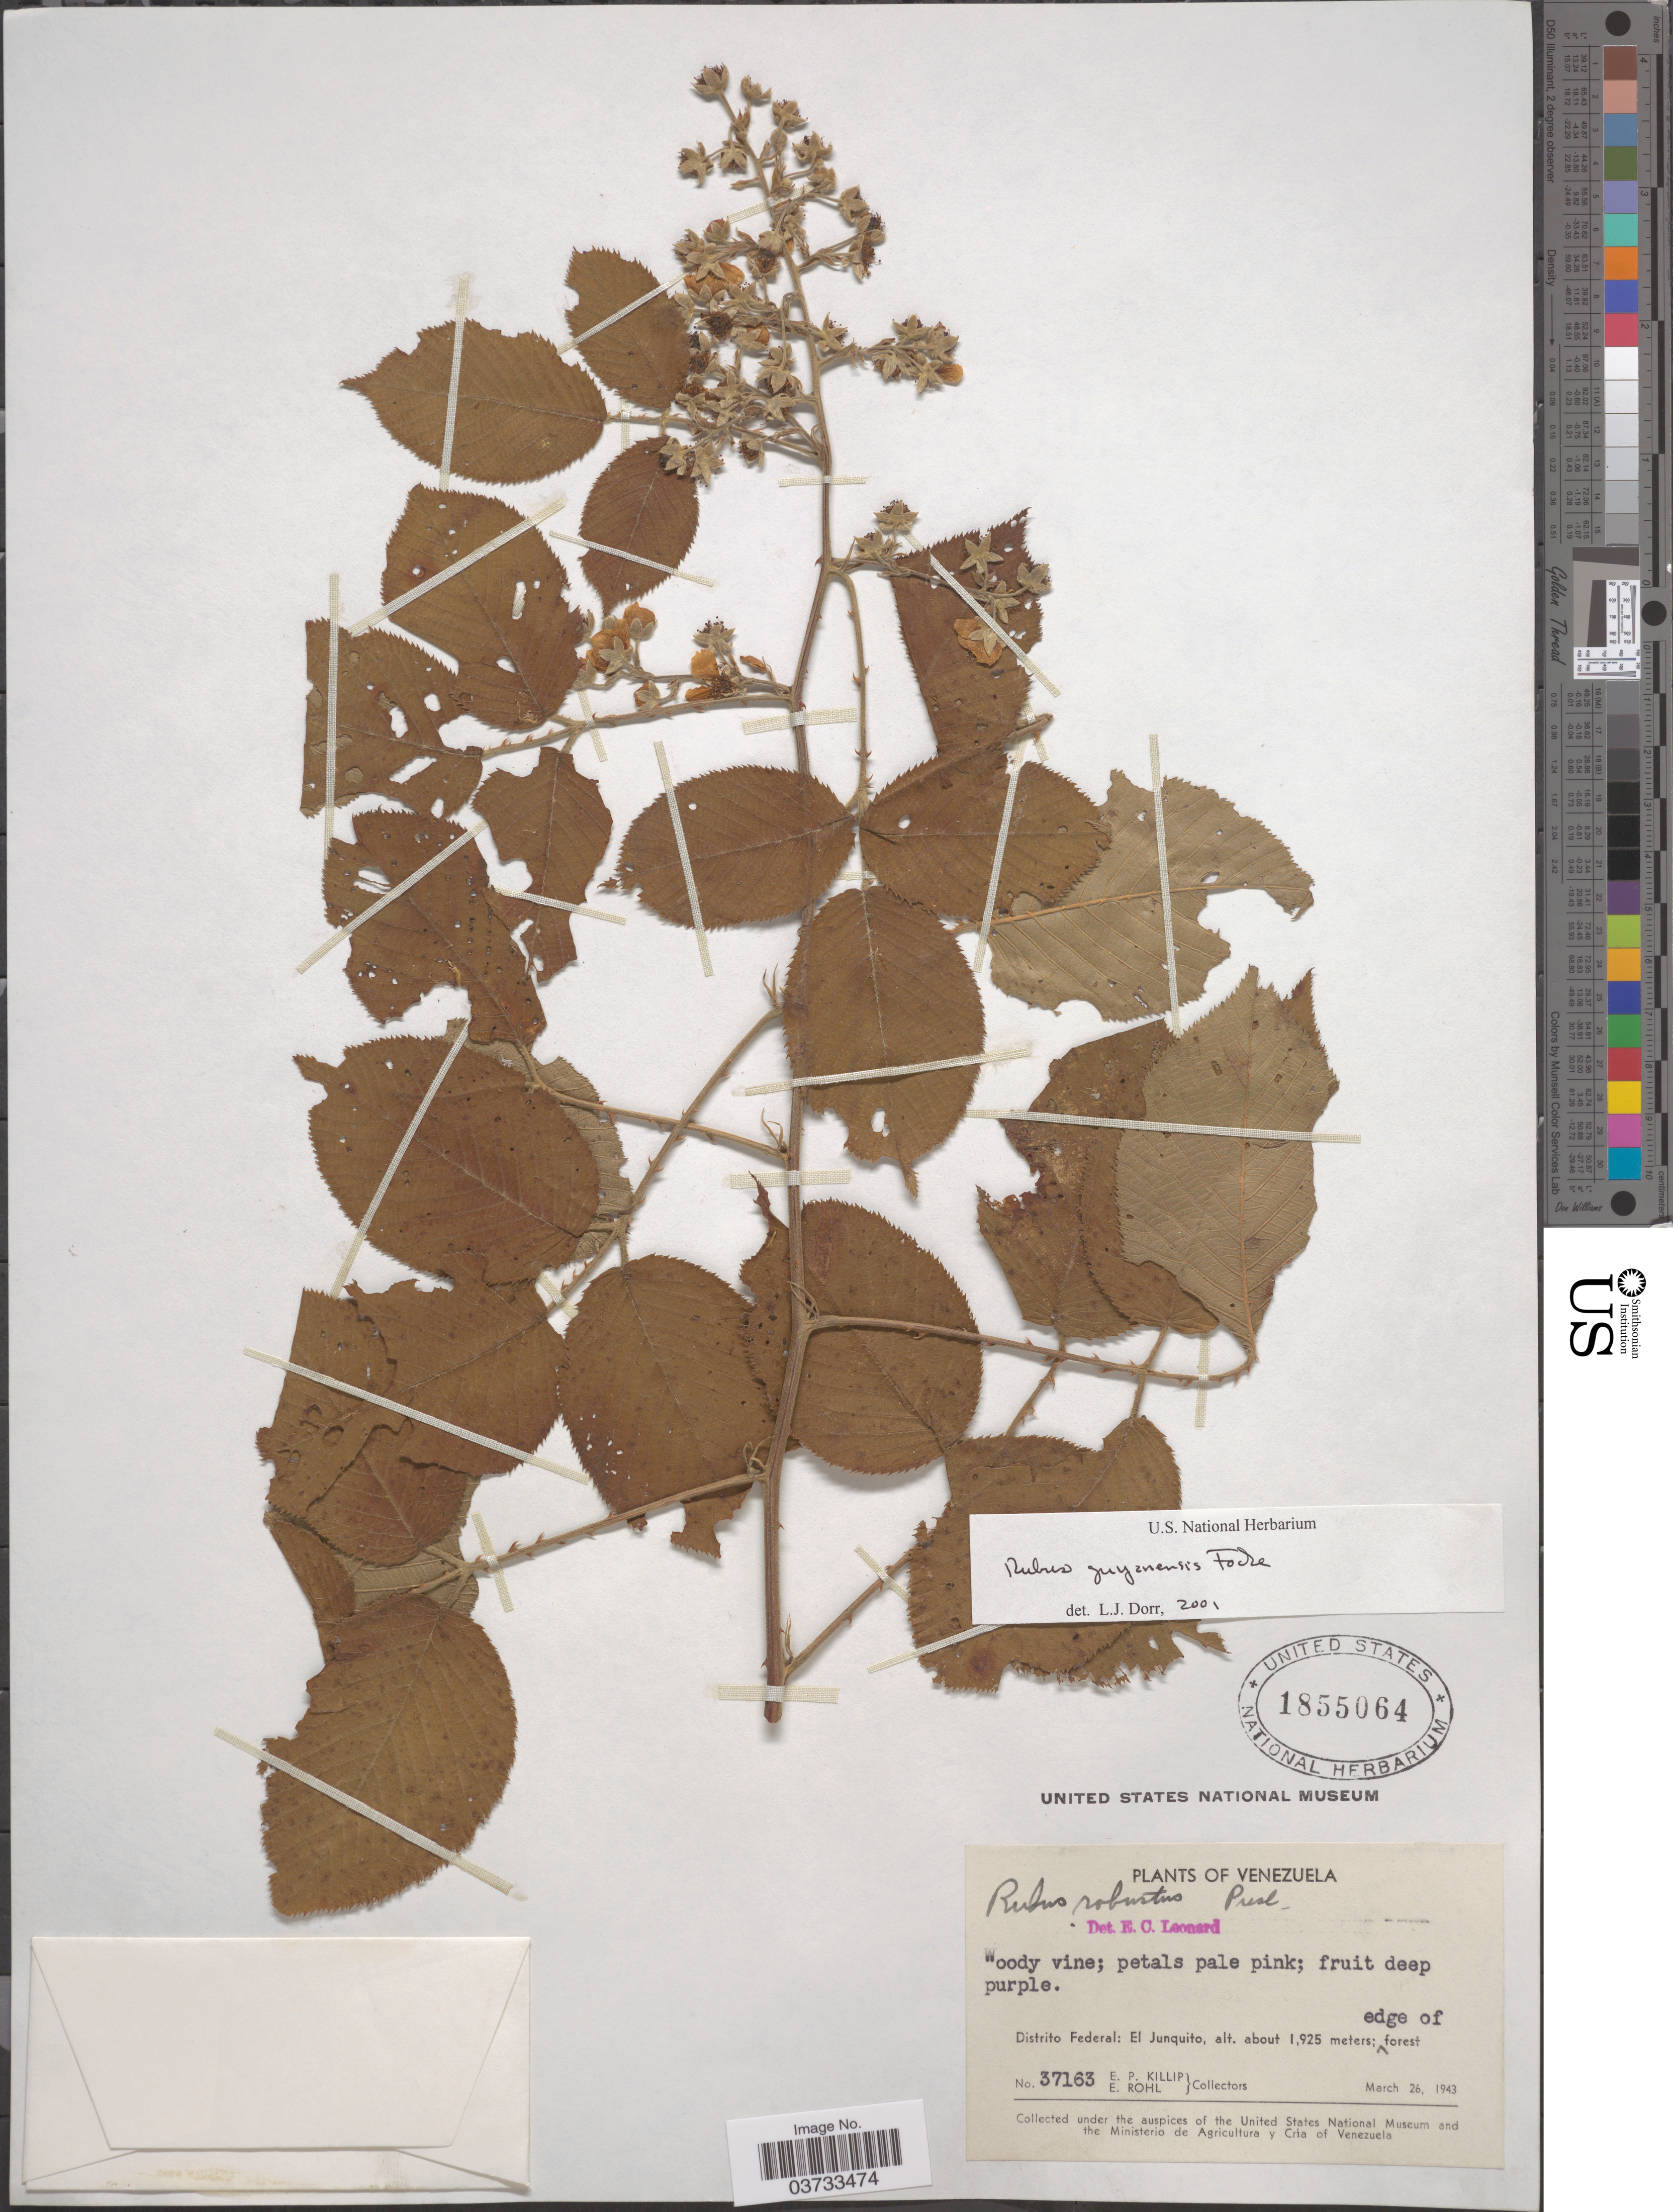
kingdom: Plantae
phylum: Tracheophyta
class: Magnoliopsida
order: Rosales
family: Rosaceae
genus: Rubus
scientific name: Rubus guyanensis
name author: Focke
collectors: E. P. Killip & E. Röhl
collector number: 37163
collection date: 1943-03-26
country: Venezuela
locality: Distrito Federal: El Junquito.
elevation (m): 1925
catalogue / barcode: US 1855064